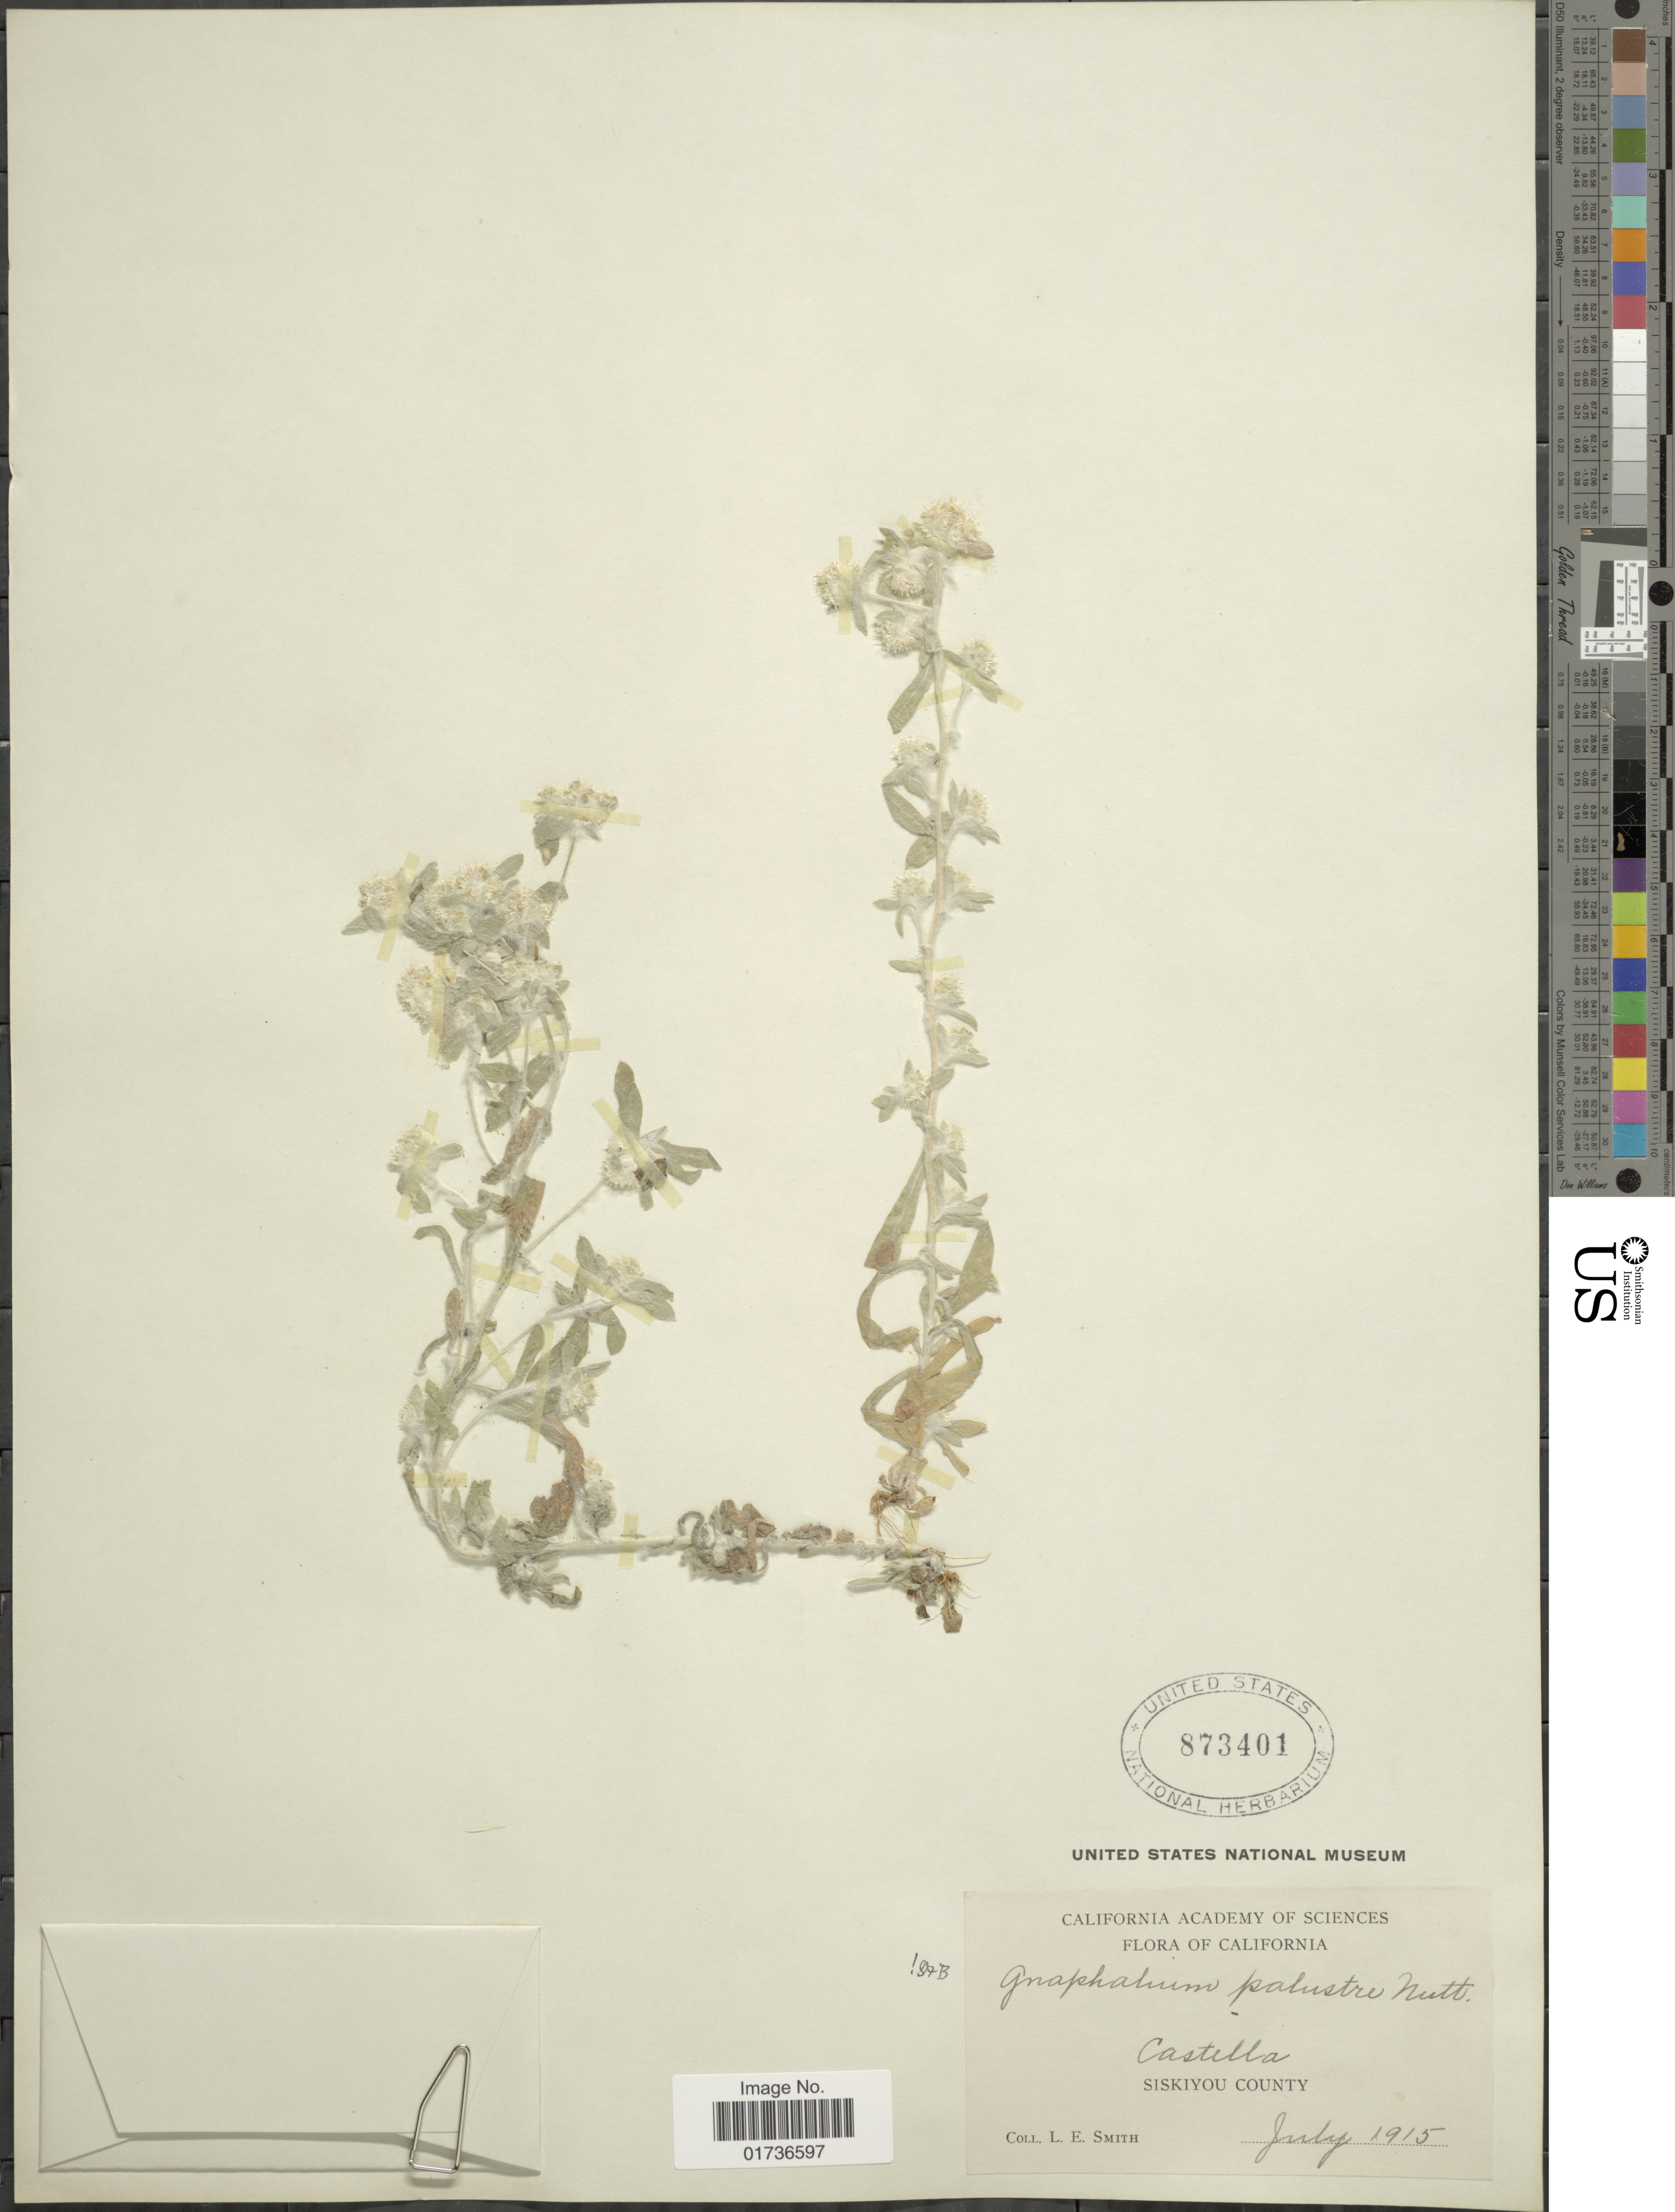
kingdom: Plantae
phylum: Tracheophyta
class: Magnoliopsida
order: Asterales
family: Asteraceae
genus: Gnaphalium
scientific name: Gnaphalium palustre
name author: Nutt.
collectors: L. E. Smith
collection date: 1915-07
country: United States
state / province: California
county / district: Siskiyou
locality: Castella, Siskiyou County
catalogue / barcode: US 873401